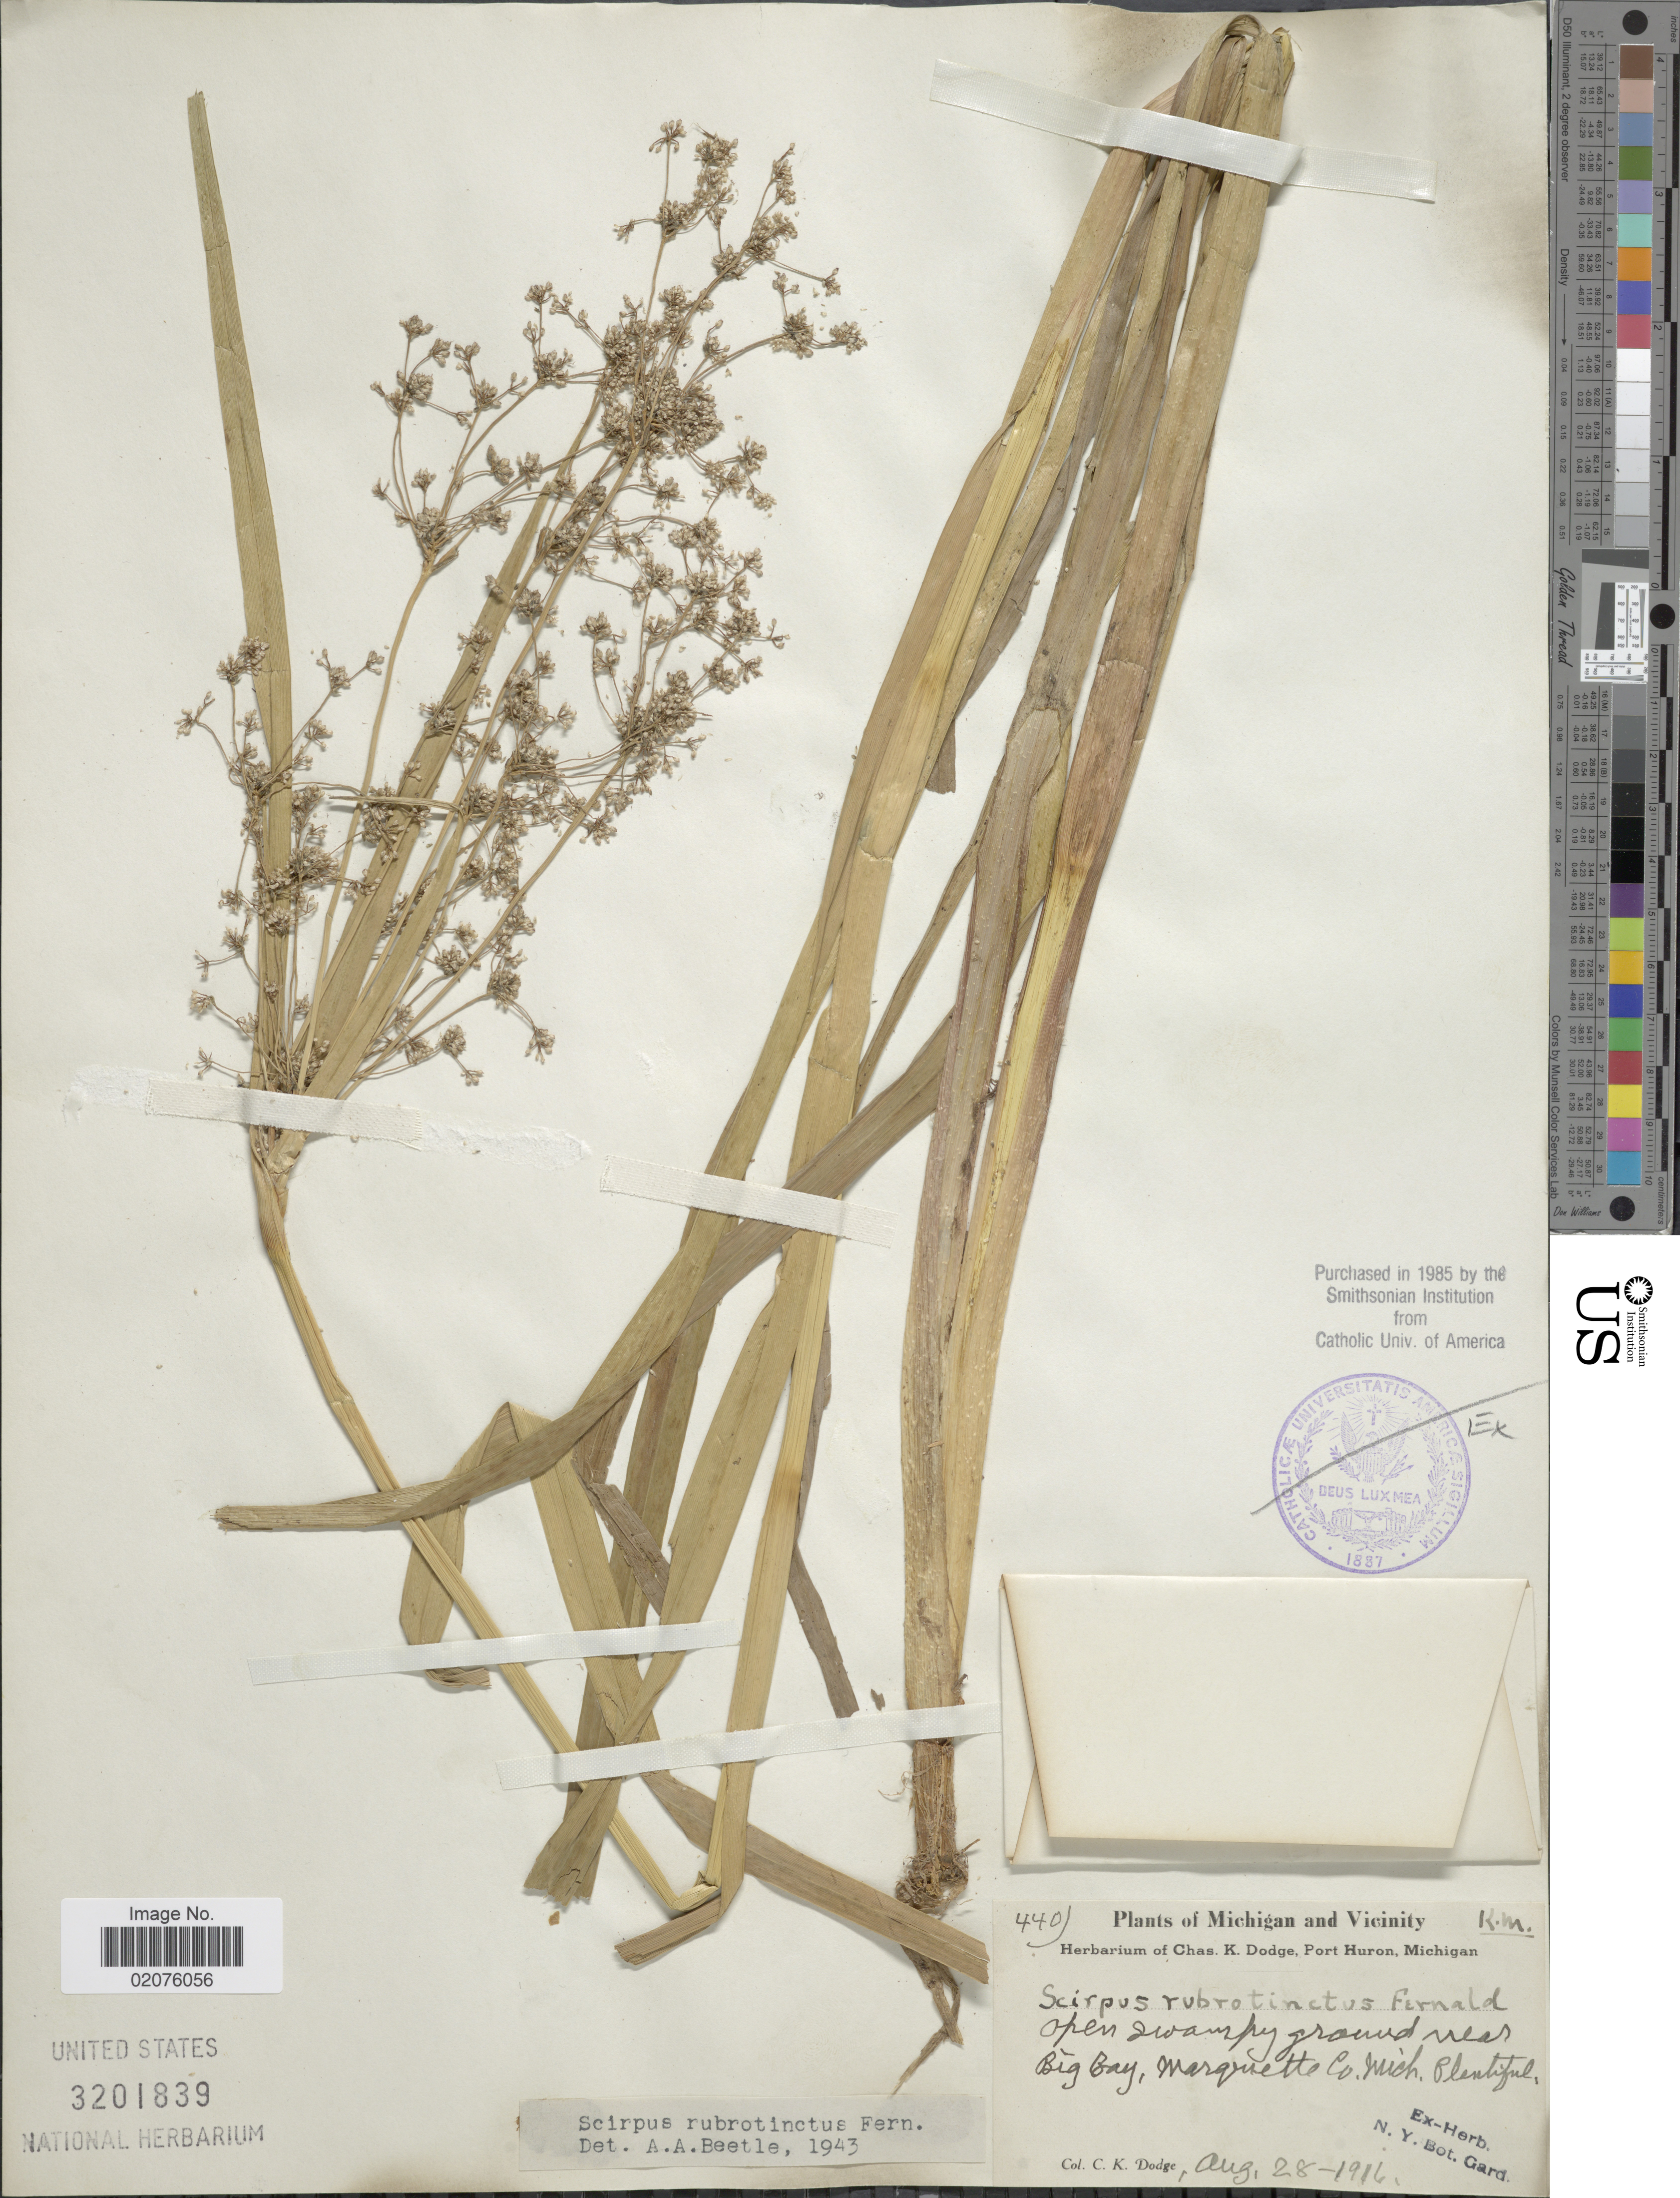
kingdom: Plantae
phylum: Tracheophyta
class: Liliopsida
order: Poales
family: Cyperaceae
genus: Scirpus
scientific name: Scirpus microcarpus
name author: J. Presl & C. Presl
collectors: C. Dodge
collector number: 440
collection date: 1916-08-28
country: United States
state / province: Michigan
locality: And vicinity, near Big Bay, Marquette Co.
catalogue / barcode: US 3201839